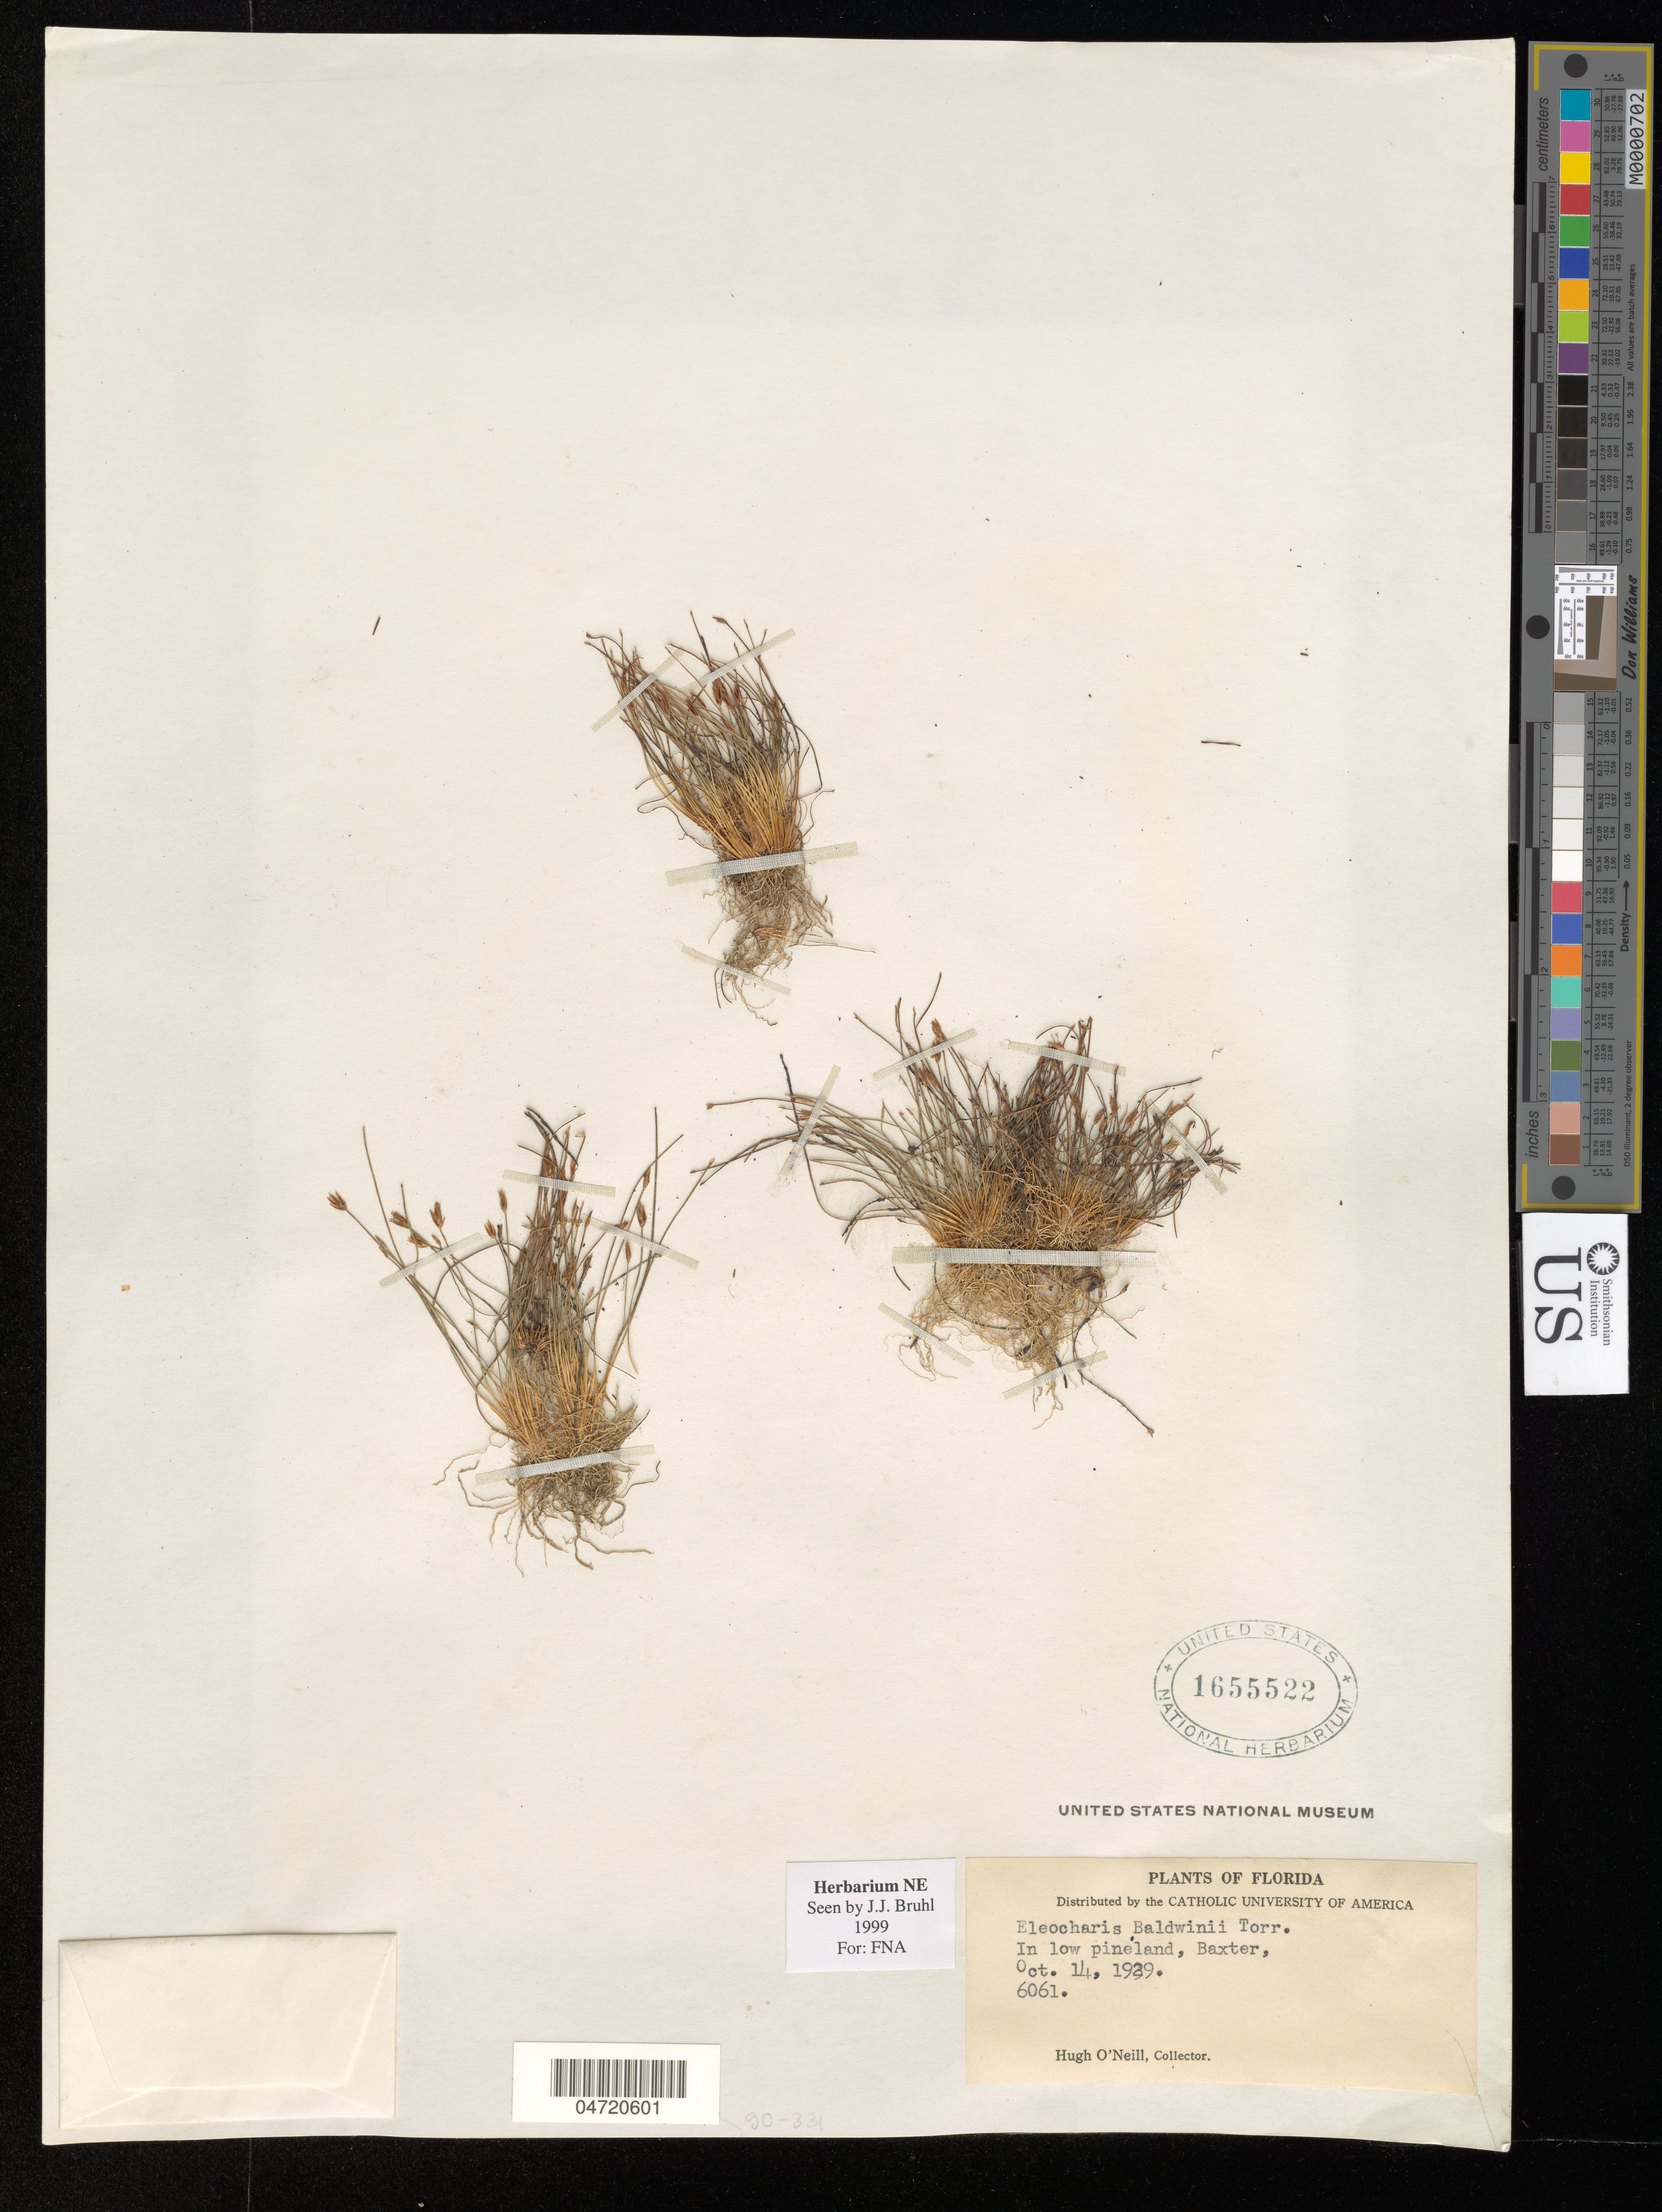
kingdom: Plantae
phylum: Tracheophyta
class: Liliopsida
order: Poales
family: Cyperaceae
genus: Eleocharis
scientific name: Eleocharis baldwinii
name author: (Torr.) Chapm.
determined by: Bruhl, J. J., (NE), University of New England (AUSTRALIA)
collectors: H. T. O' Neill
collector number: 6061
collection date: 1929-10-14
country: United States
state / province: Florida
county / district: Baker County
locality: Baxter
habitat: In low pineland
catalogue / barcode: US 1655522